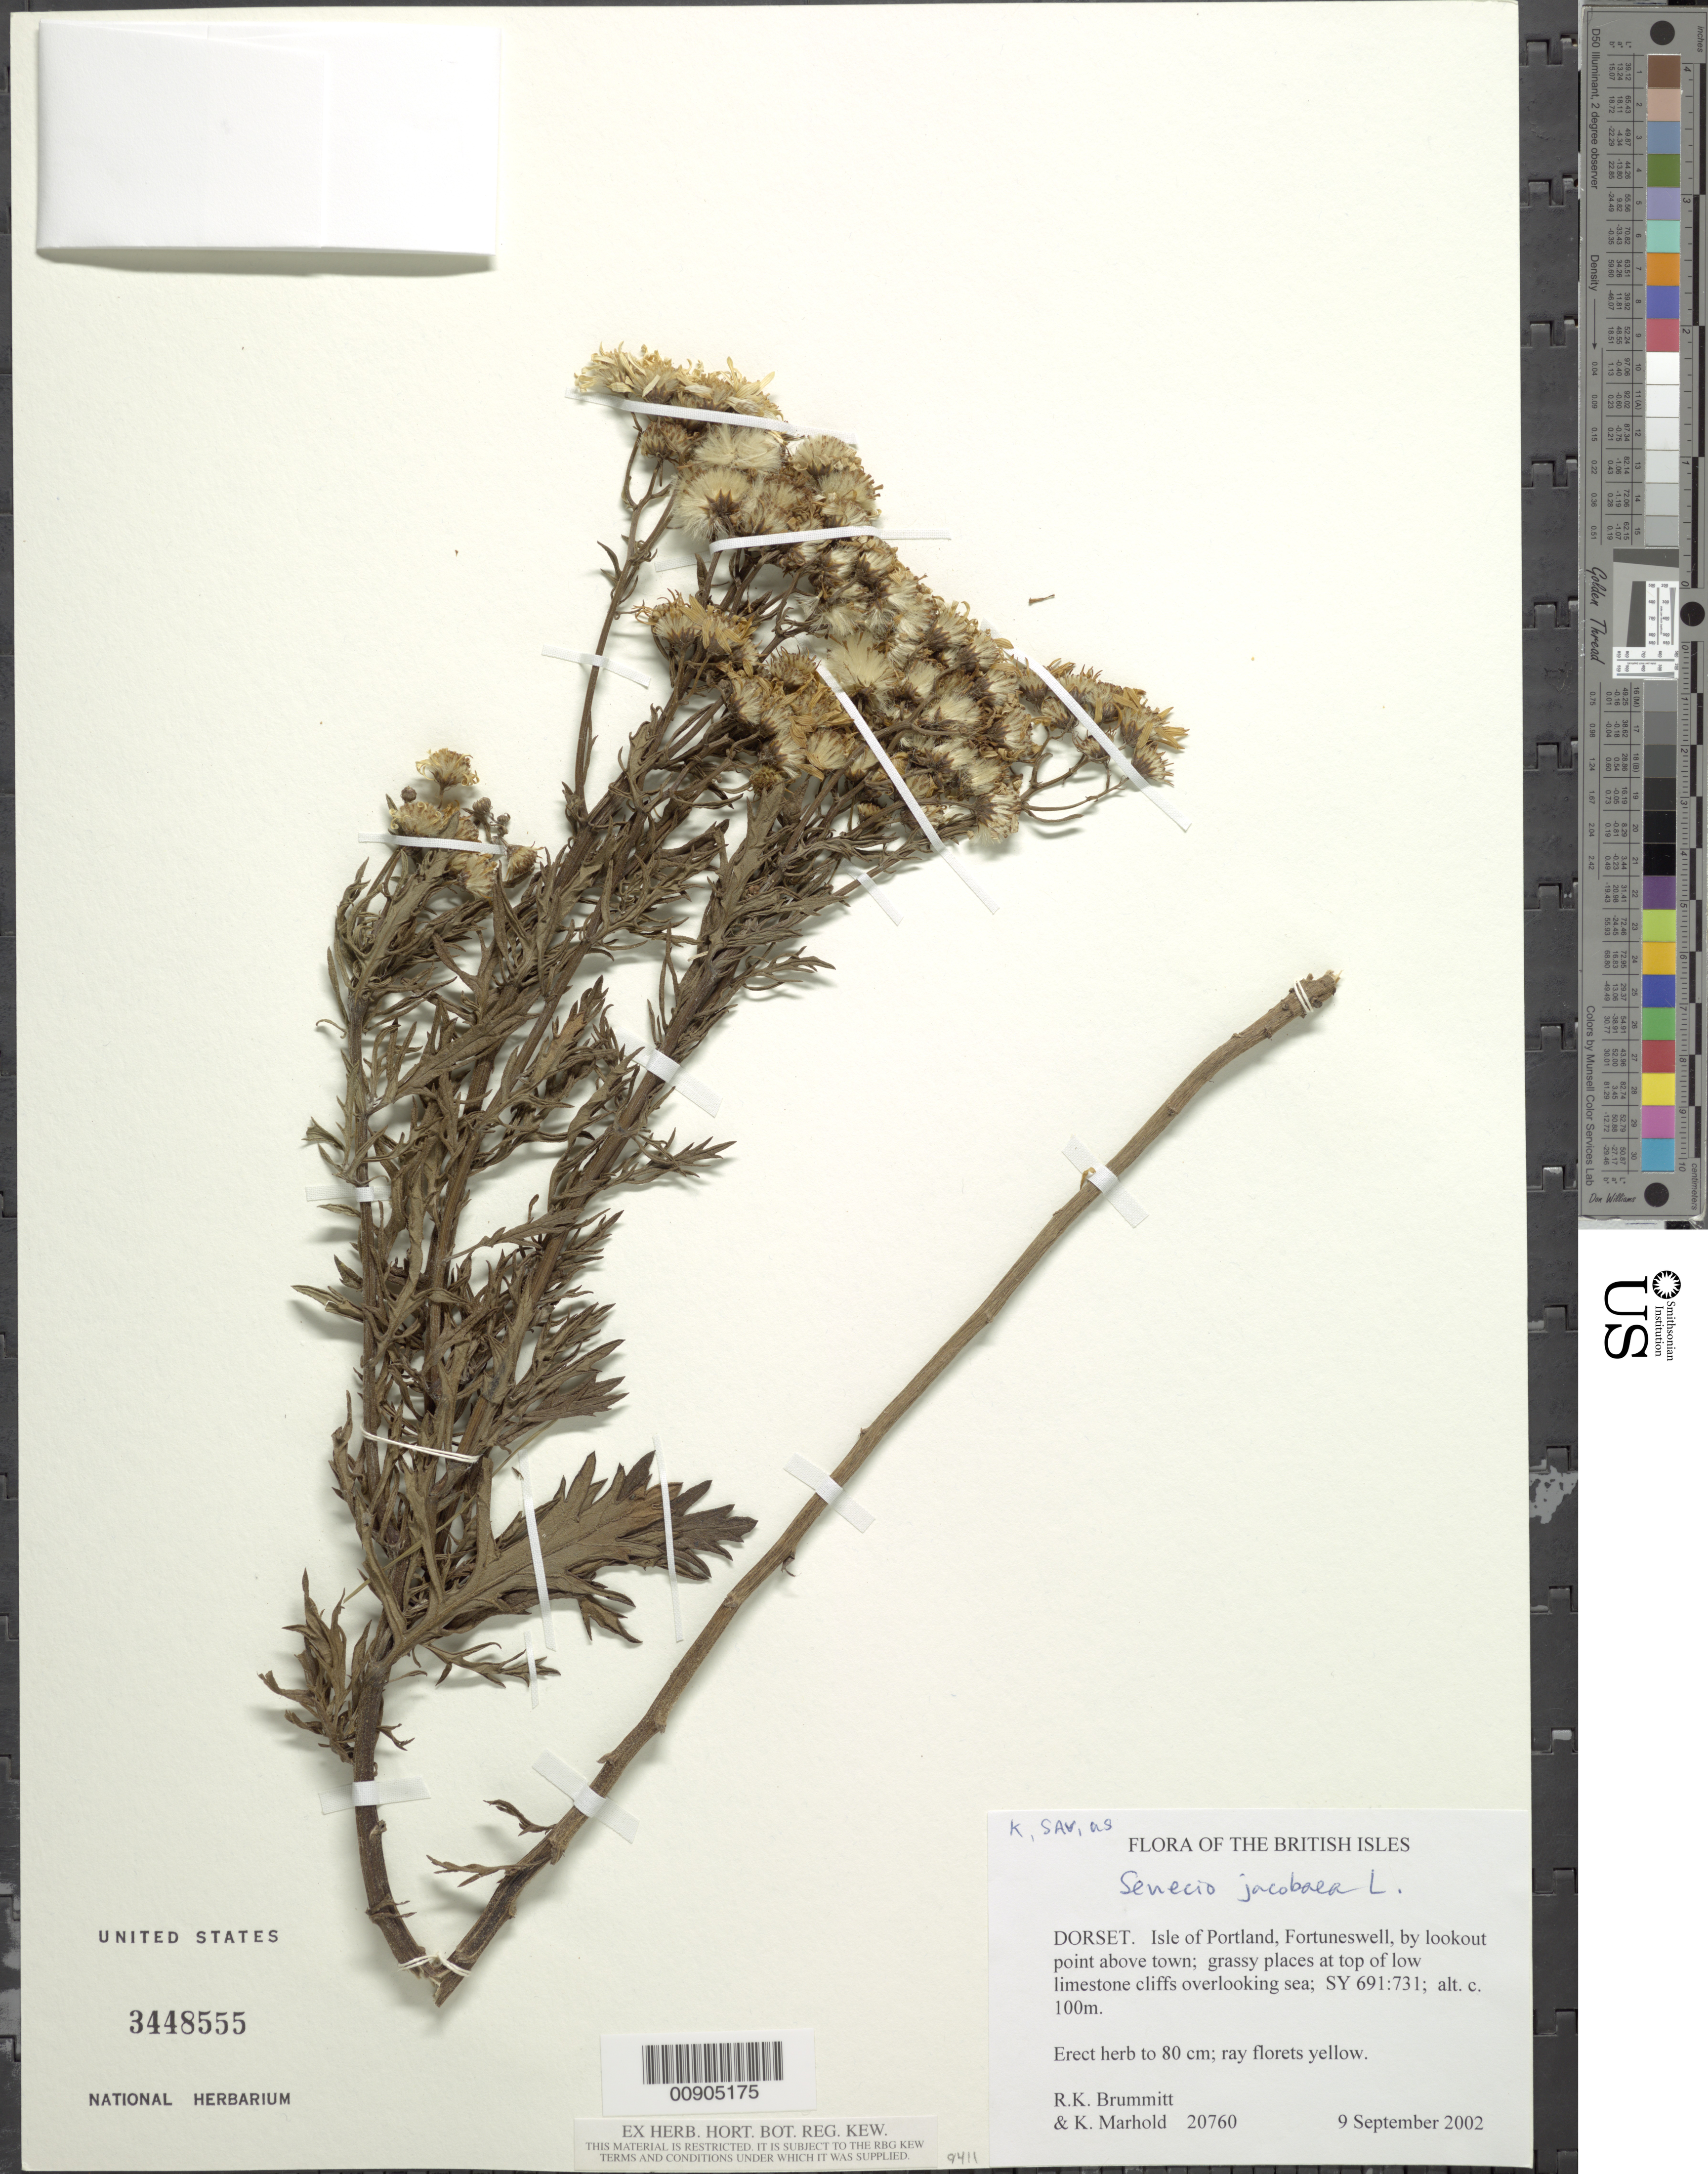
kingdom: Plantae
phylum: Tracheophyta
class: Magnoliopsida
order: Asterales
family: Asteraceae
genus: Jacobaea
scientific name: Jacobaea vulgaris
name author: Gaertn.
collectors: R. K. Brummitt & K. Marhold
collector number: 20760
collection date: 2002-09-09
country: United Kingdom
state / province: England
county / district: Dorset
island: Portland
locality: Dorset, Isle of Portland, Fortuneswell, lookout point above town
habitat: Grassy places at top of low limestone cliffs overlooking sea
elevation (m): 100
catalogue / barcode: US 3448555